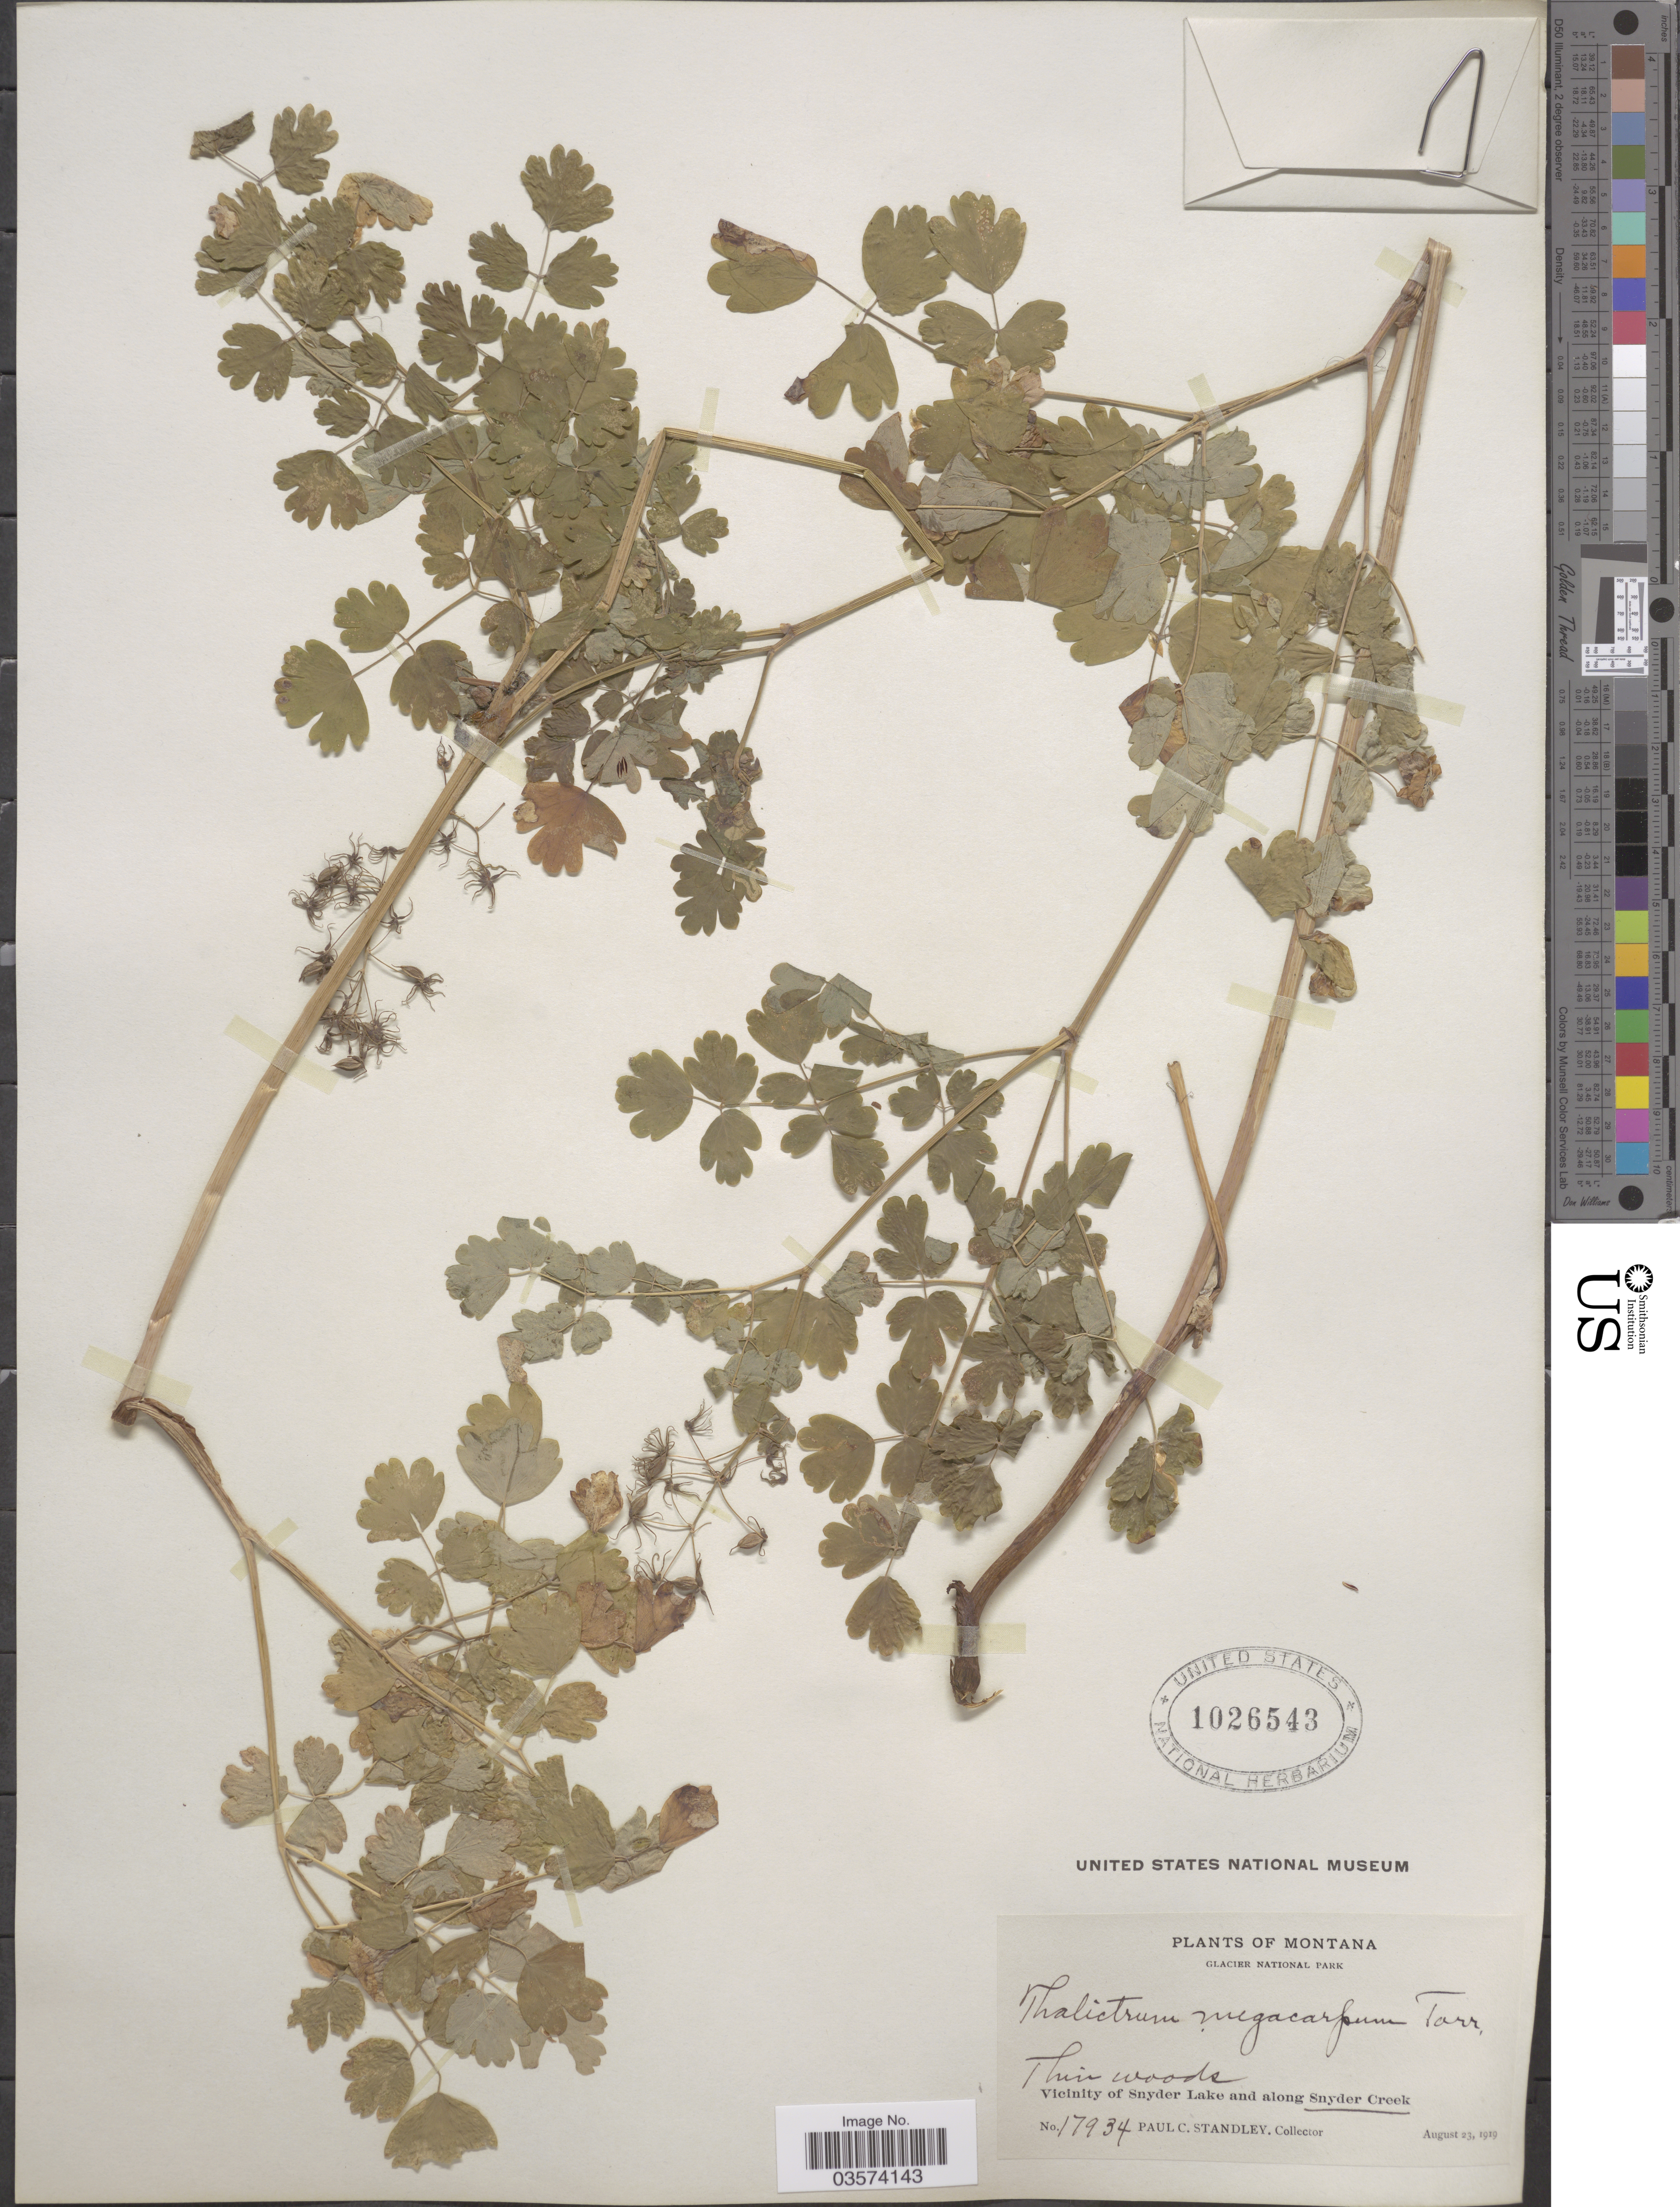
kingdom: Plantae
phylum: Tracheophyta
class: Magnoliopsida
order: Ranunculales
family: Ranunculaceae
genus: Thalictrum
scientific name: Thalictrum occidentale var. palousense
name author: H. St. John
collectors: P. C. Standley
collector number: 17934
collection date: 1919-08-23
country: United States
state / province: Montana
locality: Glacier National Park. Vicinity of Snyder Lake and along Snyder Creek.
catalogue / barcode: US 1026543